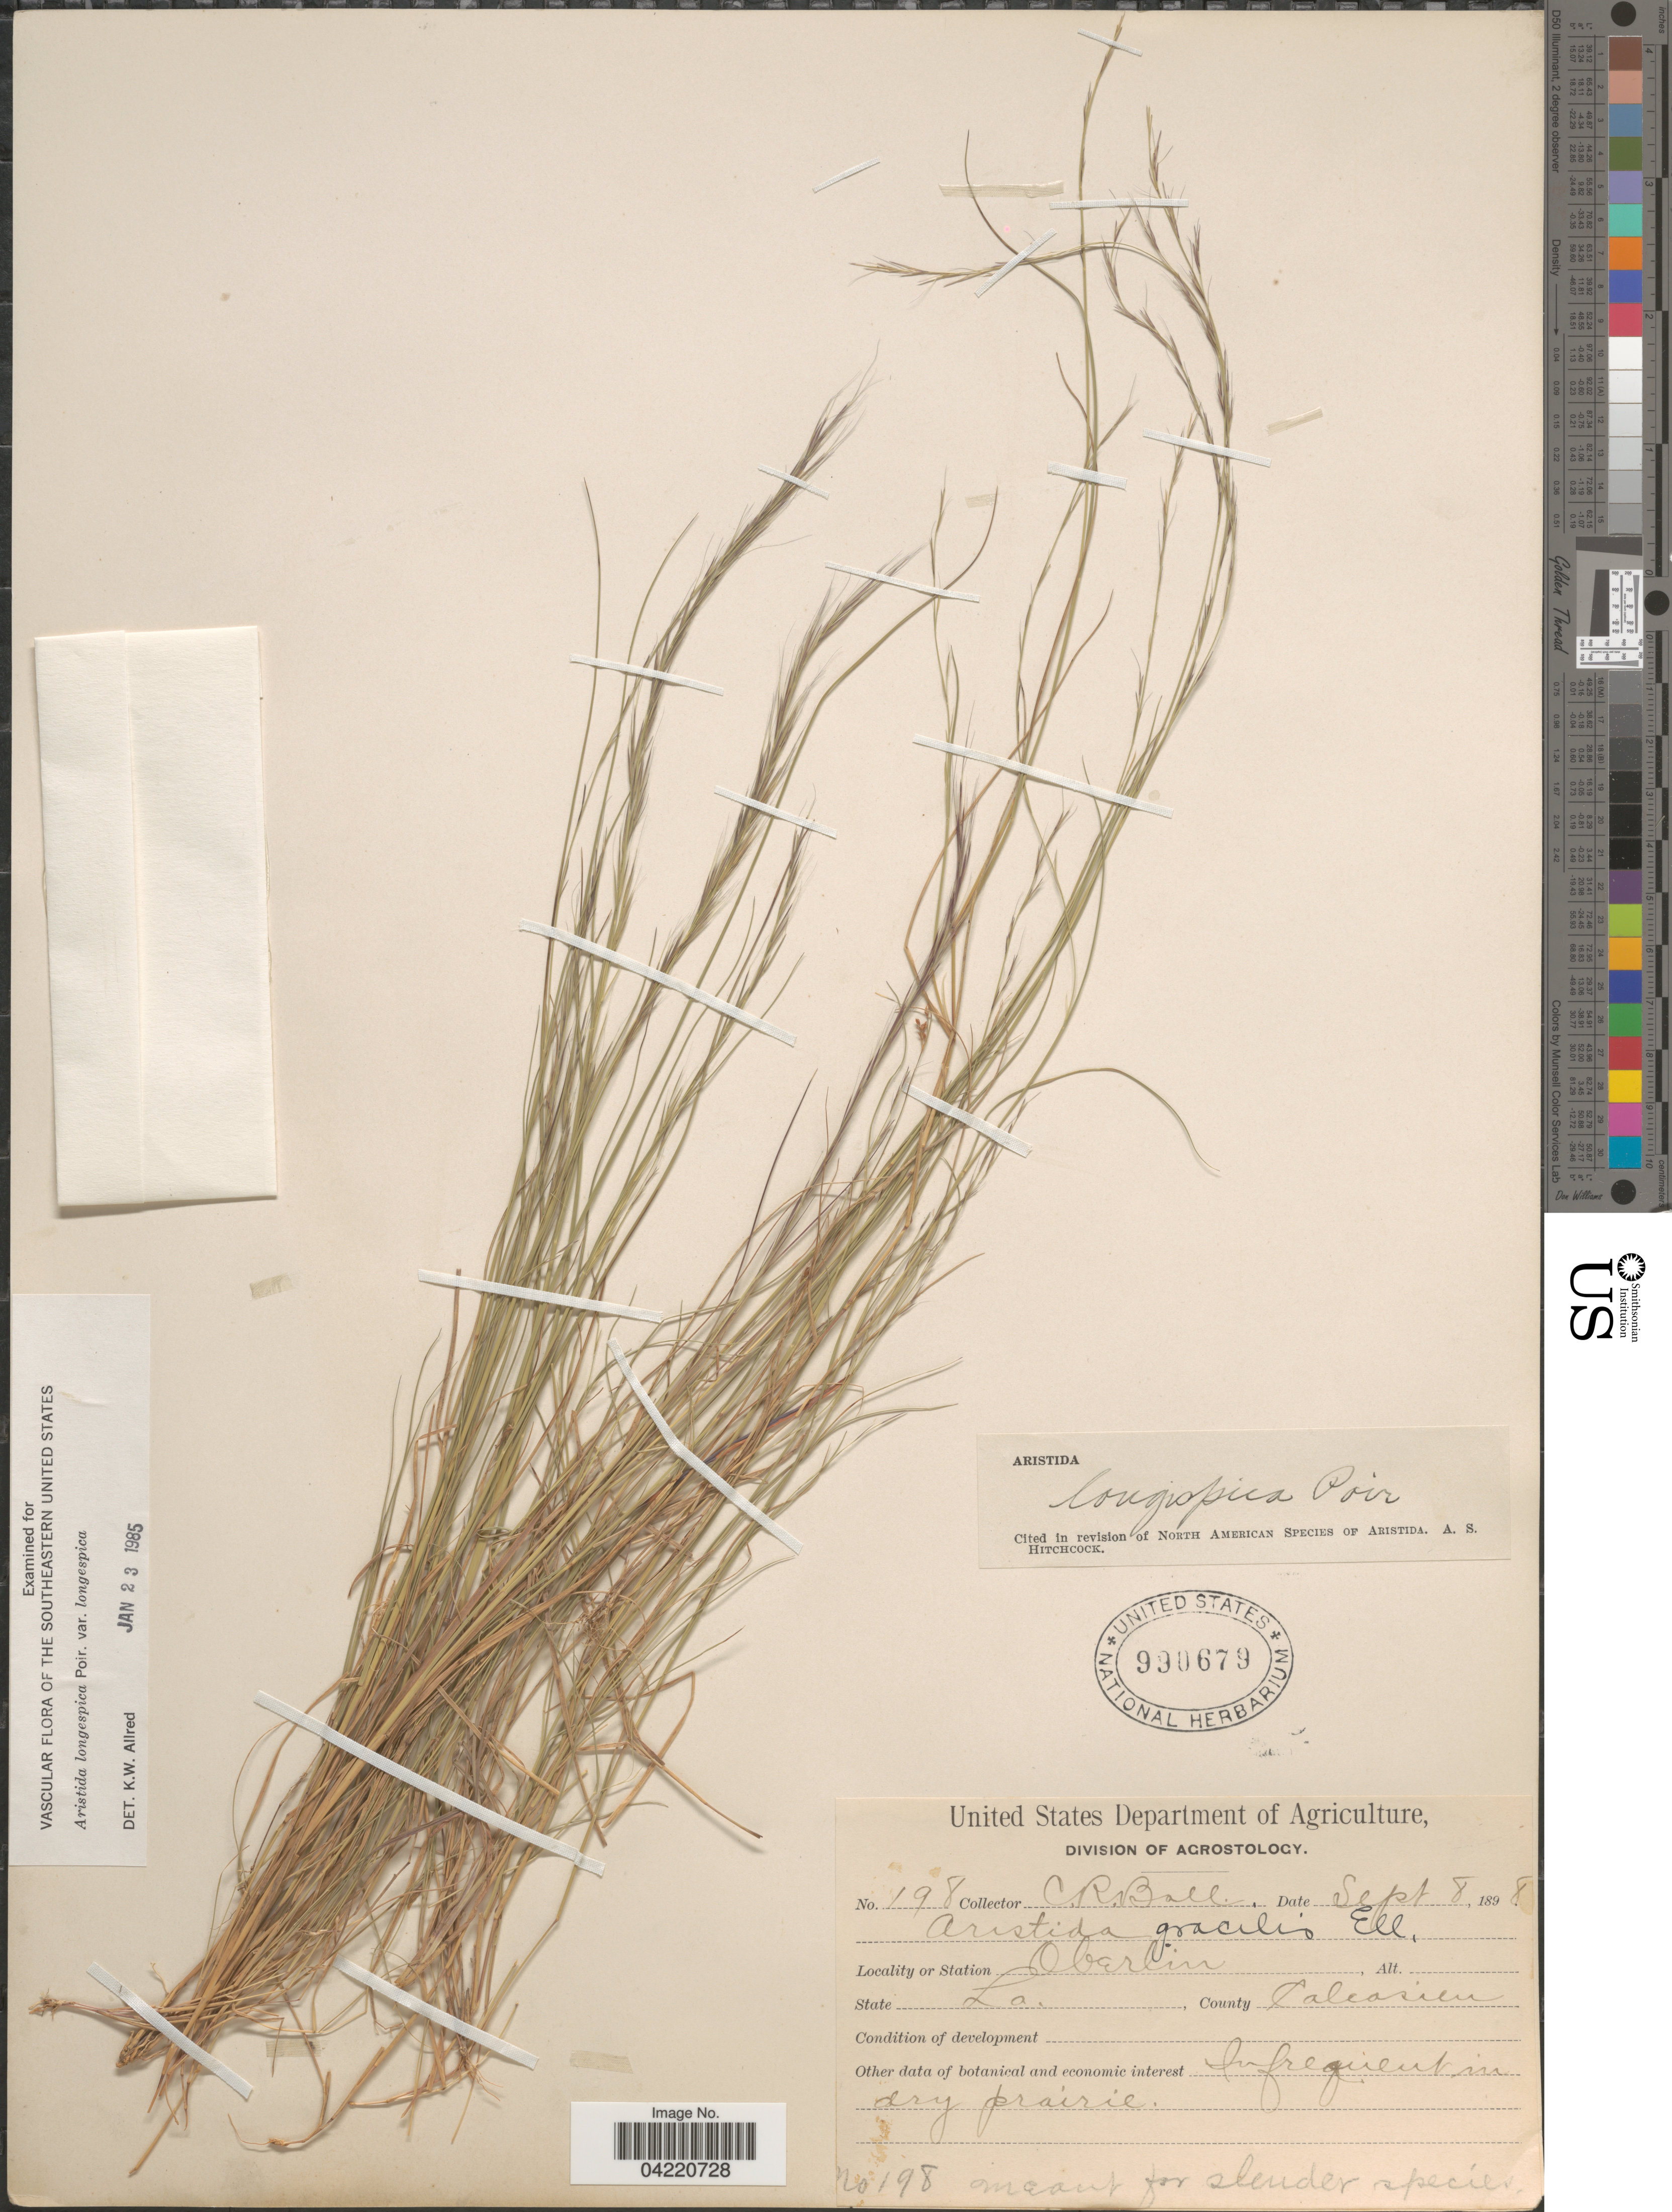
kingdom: Plantae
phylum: Tracheophyta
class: Liliopsida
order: Poales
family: Poaceae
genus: Aristida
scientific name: Aristida longespica var. longespica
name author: Poir.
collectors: C. R. Ball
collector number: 198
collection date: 1898-09-08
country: United States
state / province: Louisiana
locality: Oberlin. County Calcasieu.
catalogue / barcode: US 990679